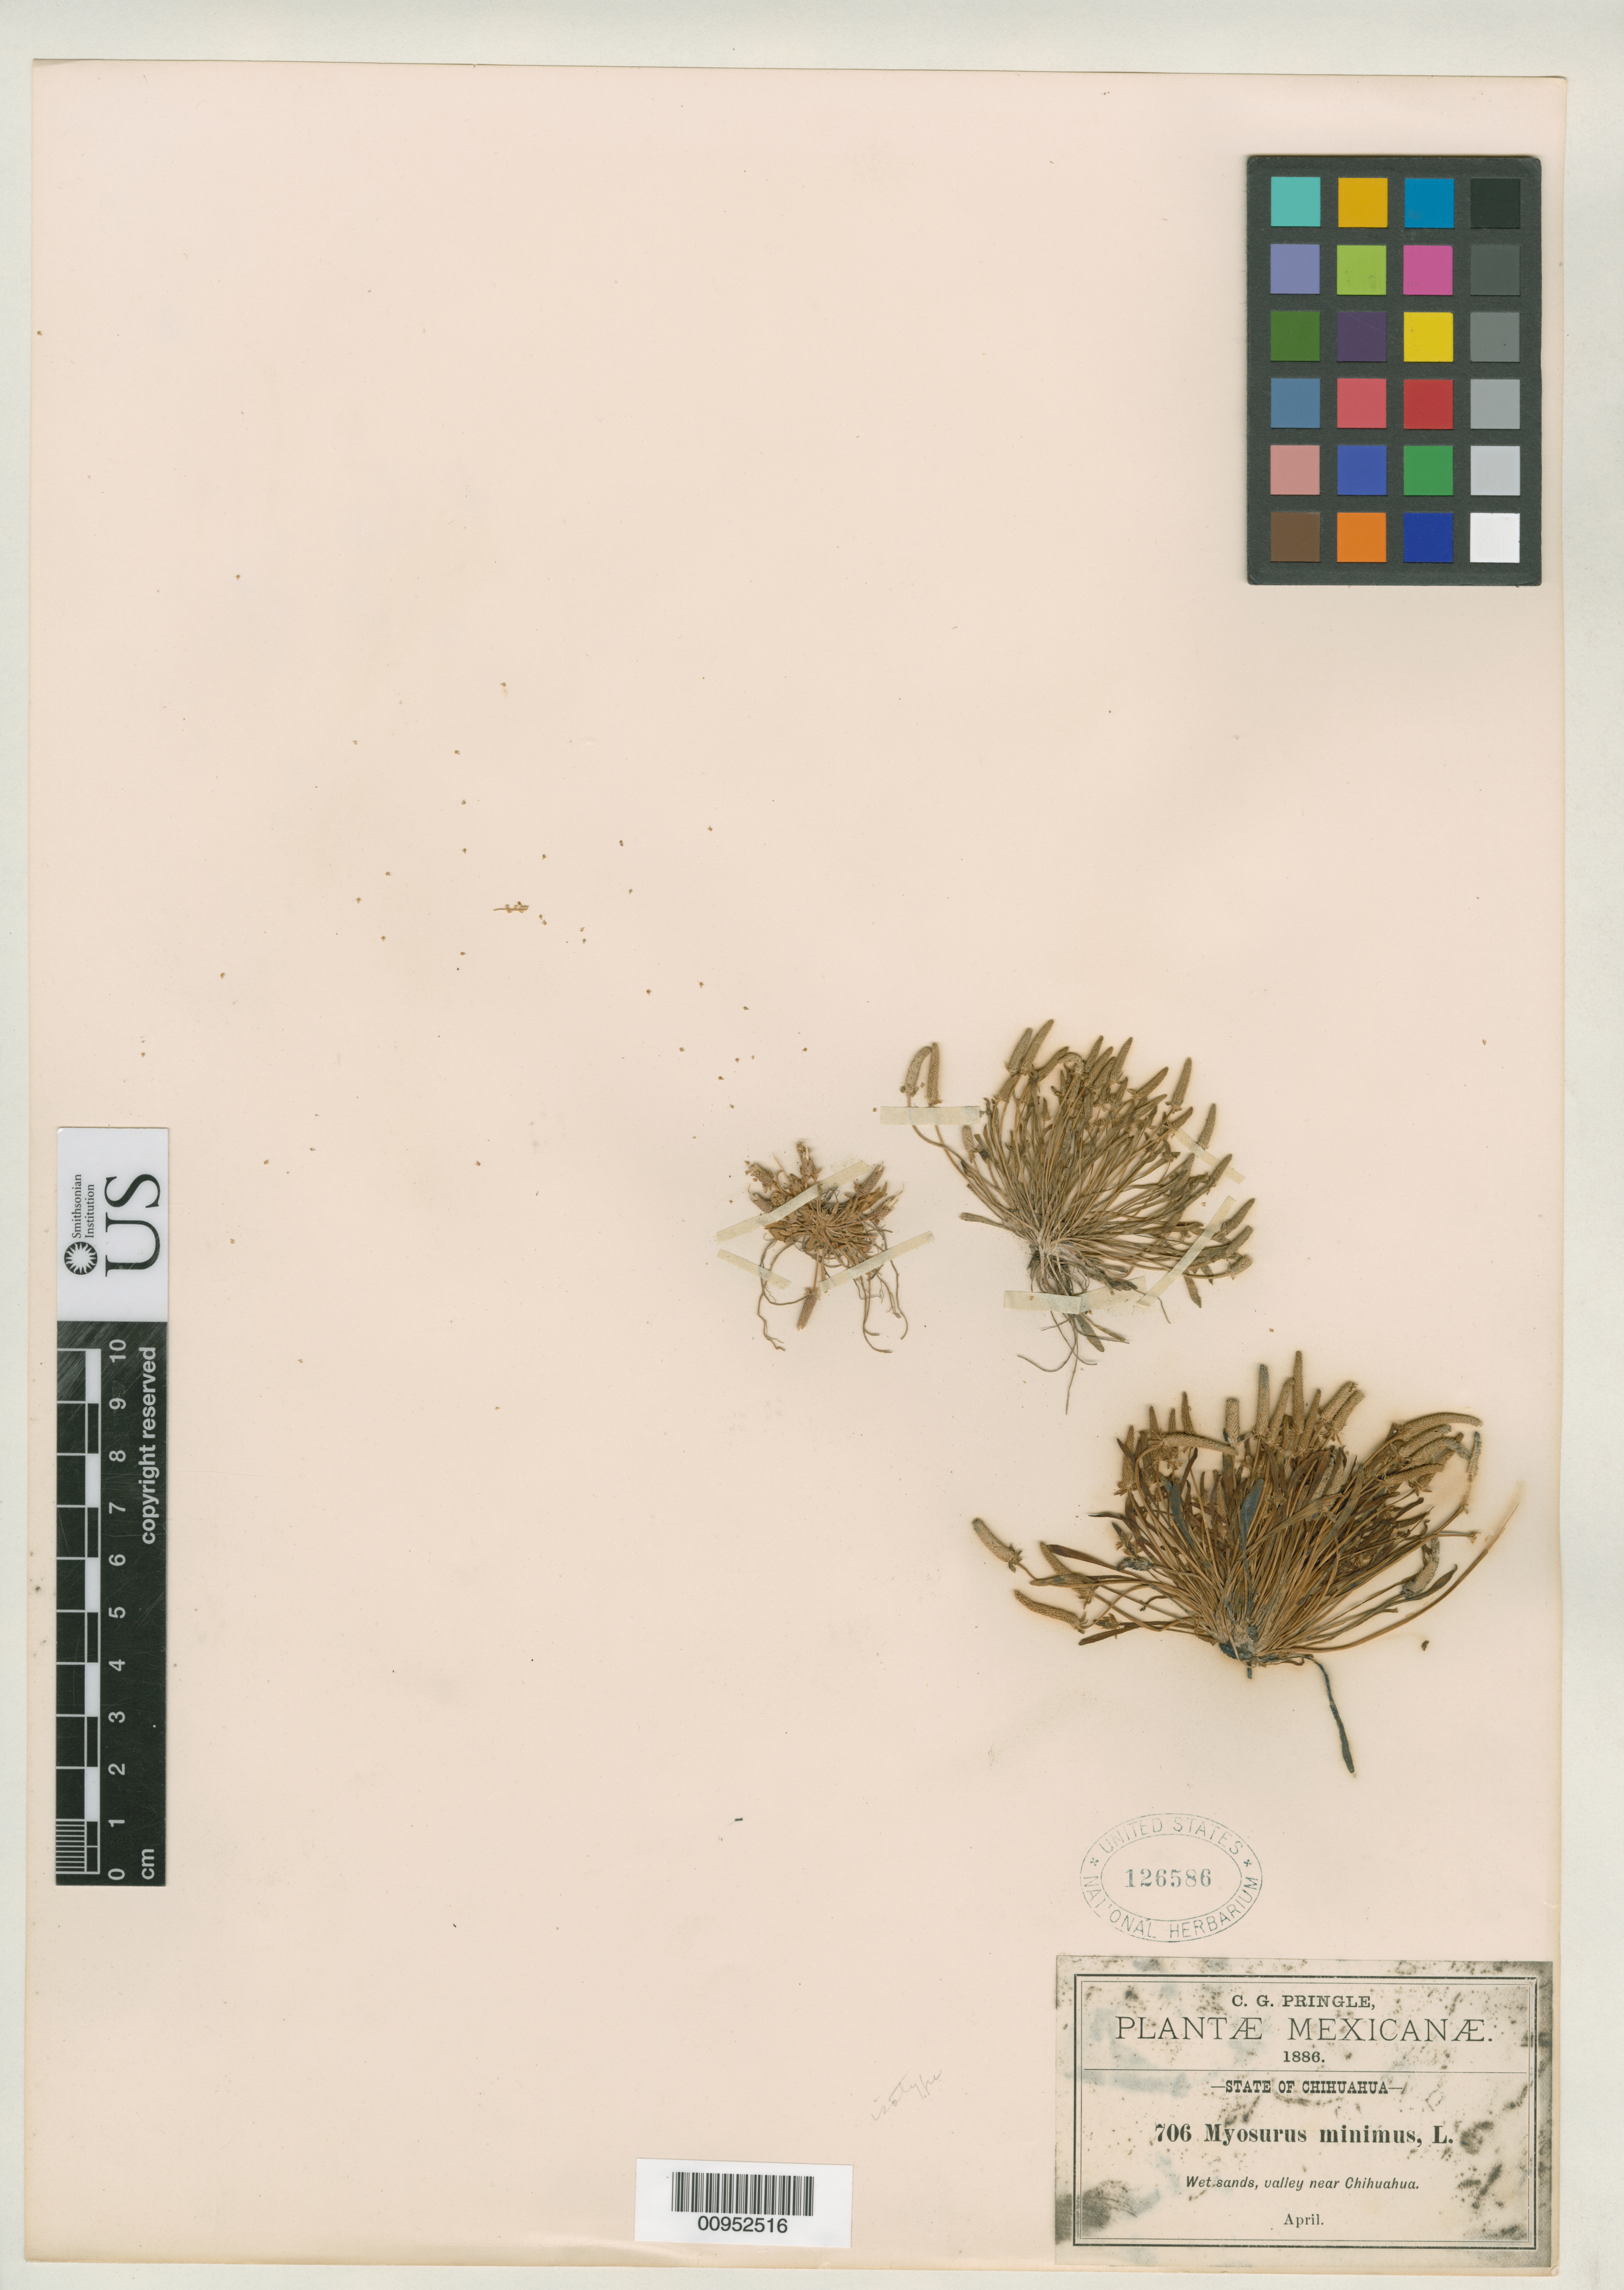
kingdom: Plantae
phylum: Tracheophyta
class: Magnoliopsida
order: Ranunculales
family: Ranunculaceae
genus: Myosurus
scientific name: Myosurus pringlei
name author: Huth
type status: Type Collection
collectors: C. G. Pringle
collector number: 706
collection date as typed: Apr 1886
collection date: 1886-04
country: Mexico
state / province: Chihuahua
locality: Wet sands, valley near Chihuahua.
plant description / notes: Note: no collection number cited and 2 herbaria cited in protologue.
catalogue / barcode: US 126586